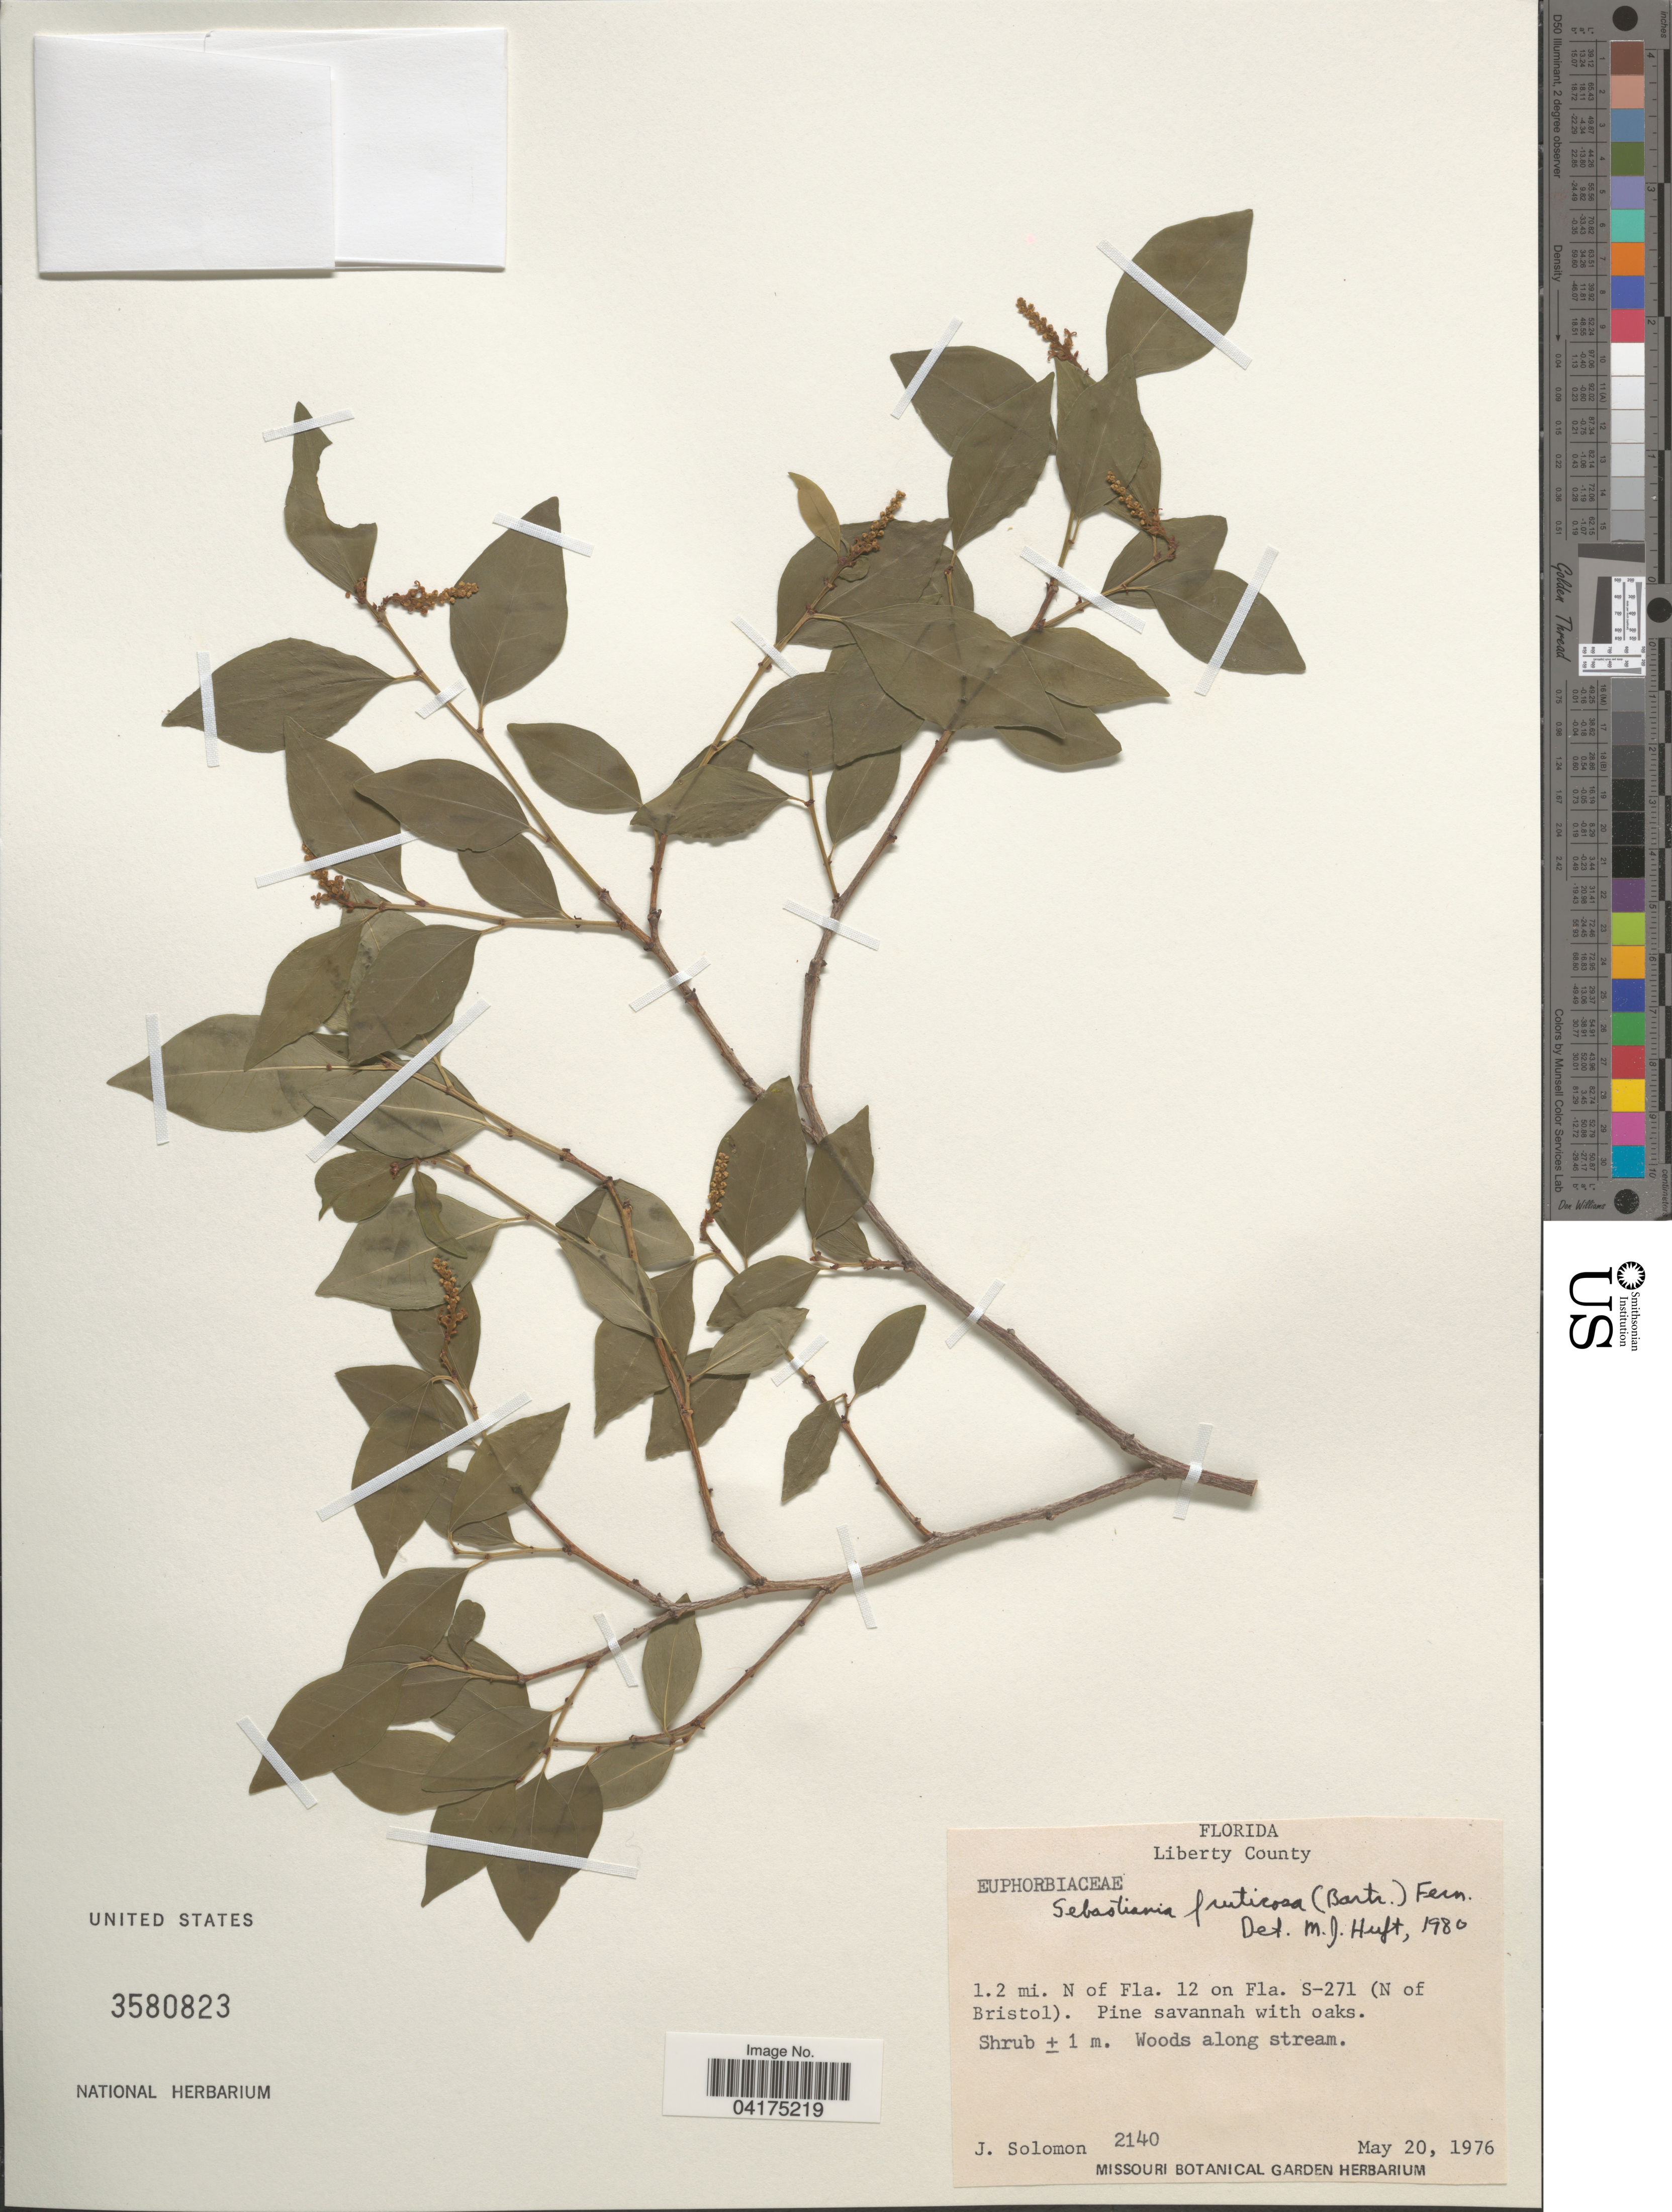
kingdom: Plantae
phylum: Tracheophyta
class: Magnoliopsida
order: Malpighiales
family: Euphorbiaceae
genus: Sebastiania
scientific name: Sebastiania fruticosa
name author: (Bartram) Fernald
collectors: J. Solomon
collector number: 2140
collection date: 1976-05-20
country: United States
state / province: Florida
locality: Liberty County. 1.2 mi. N of Fla. 12 on Fla. S-271 (N of Bristol).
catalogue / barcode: US 3580823